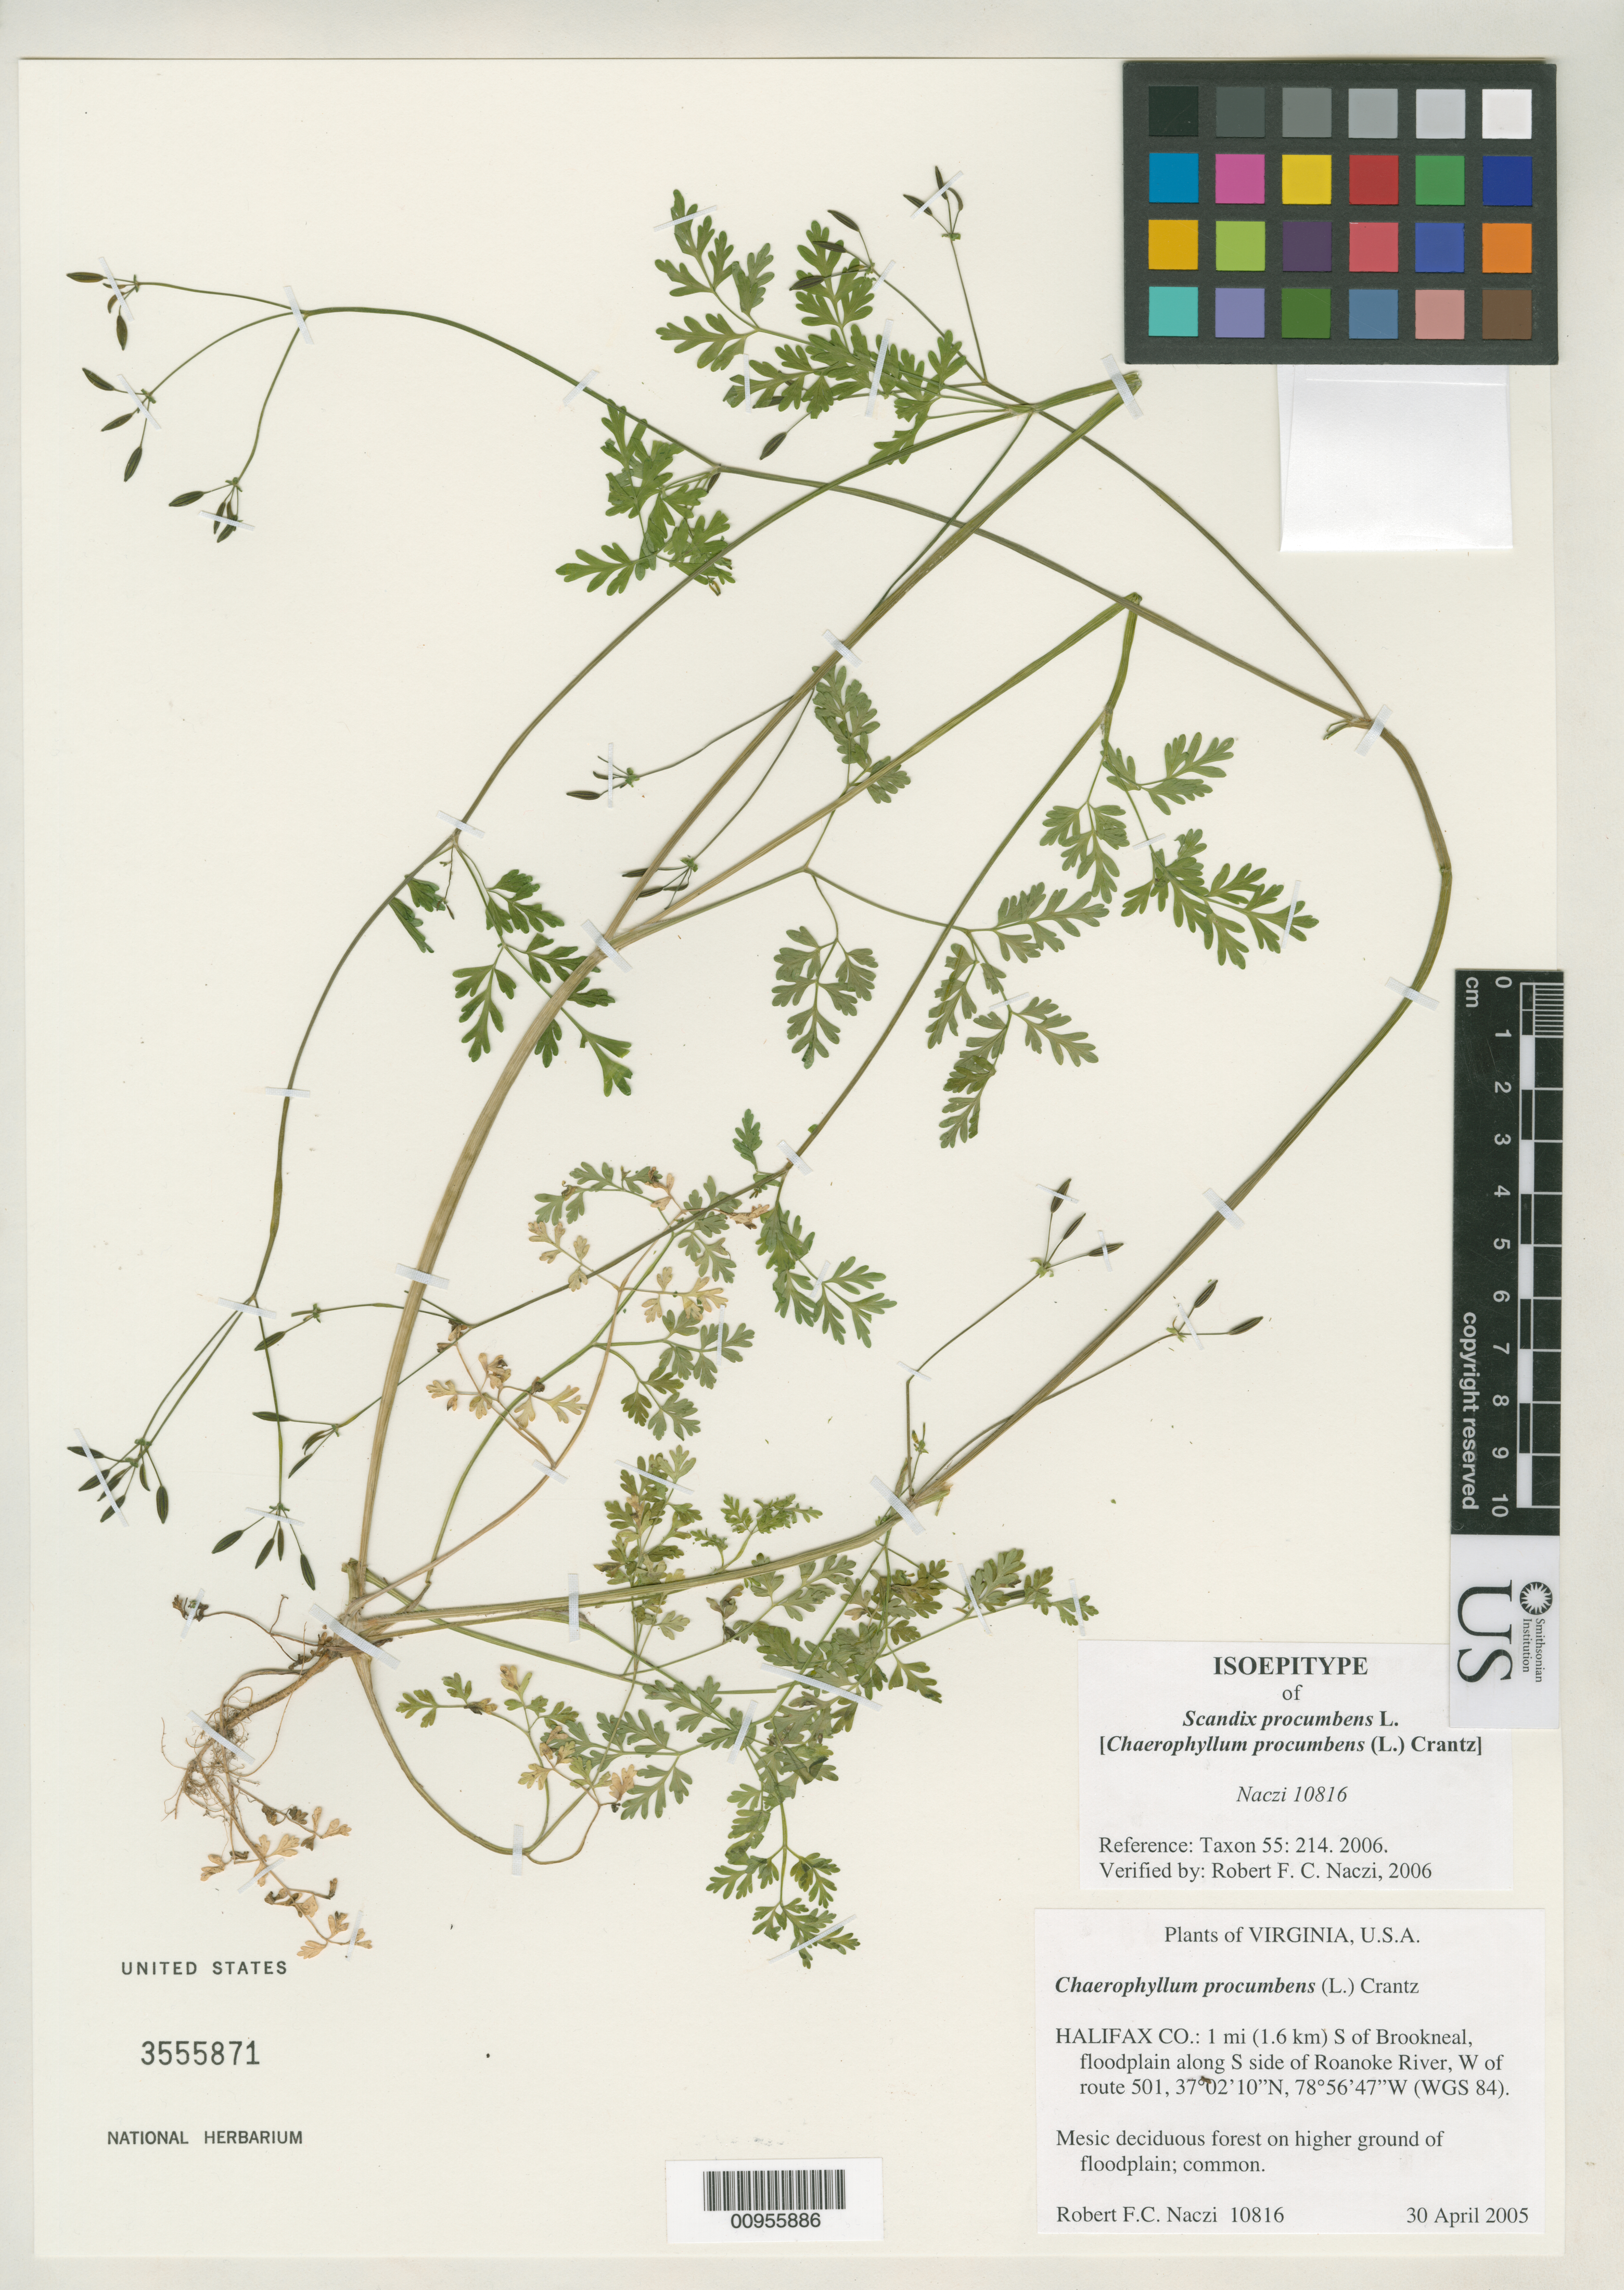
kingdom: Plantae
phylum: Tracheophyta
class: Magnoliopsida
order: Apiales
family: Apiaceae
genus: Scandix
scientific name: Scandix procumbens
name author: L.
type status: Isoepitype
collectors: R. F. C. Naczi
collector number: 10816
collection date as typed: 30 Apr 2005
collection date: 2005-04-30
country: United States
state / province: Virginia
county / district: Halifax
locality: Halifax Co.: 1 mi (1.6 km) S of Brookneal, floodplain along S side of Roanoke River, W of route 501.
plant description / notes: Epitypified by R.F.C. Naczi, Taxon 55: 214 (2006).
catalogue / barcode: US 3555871